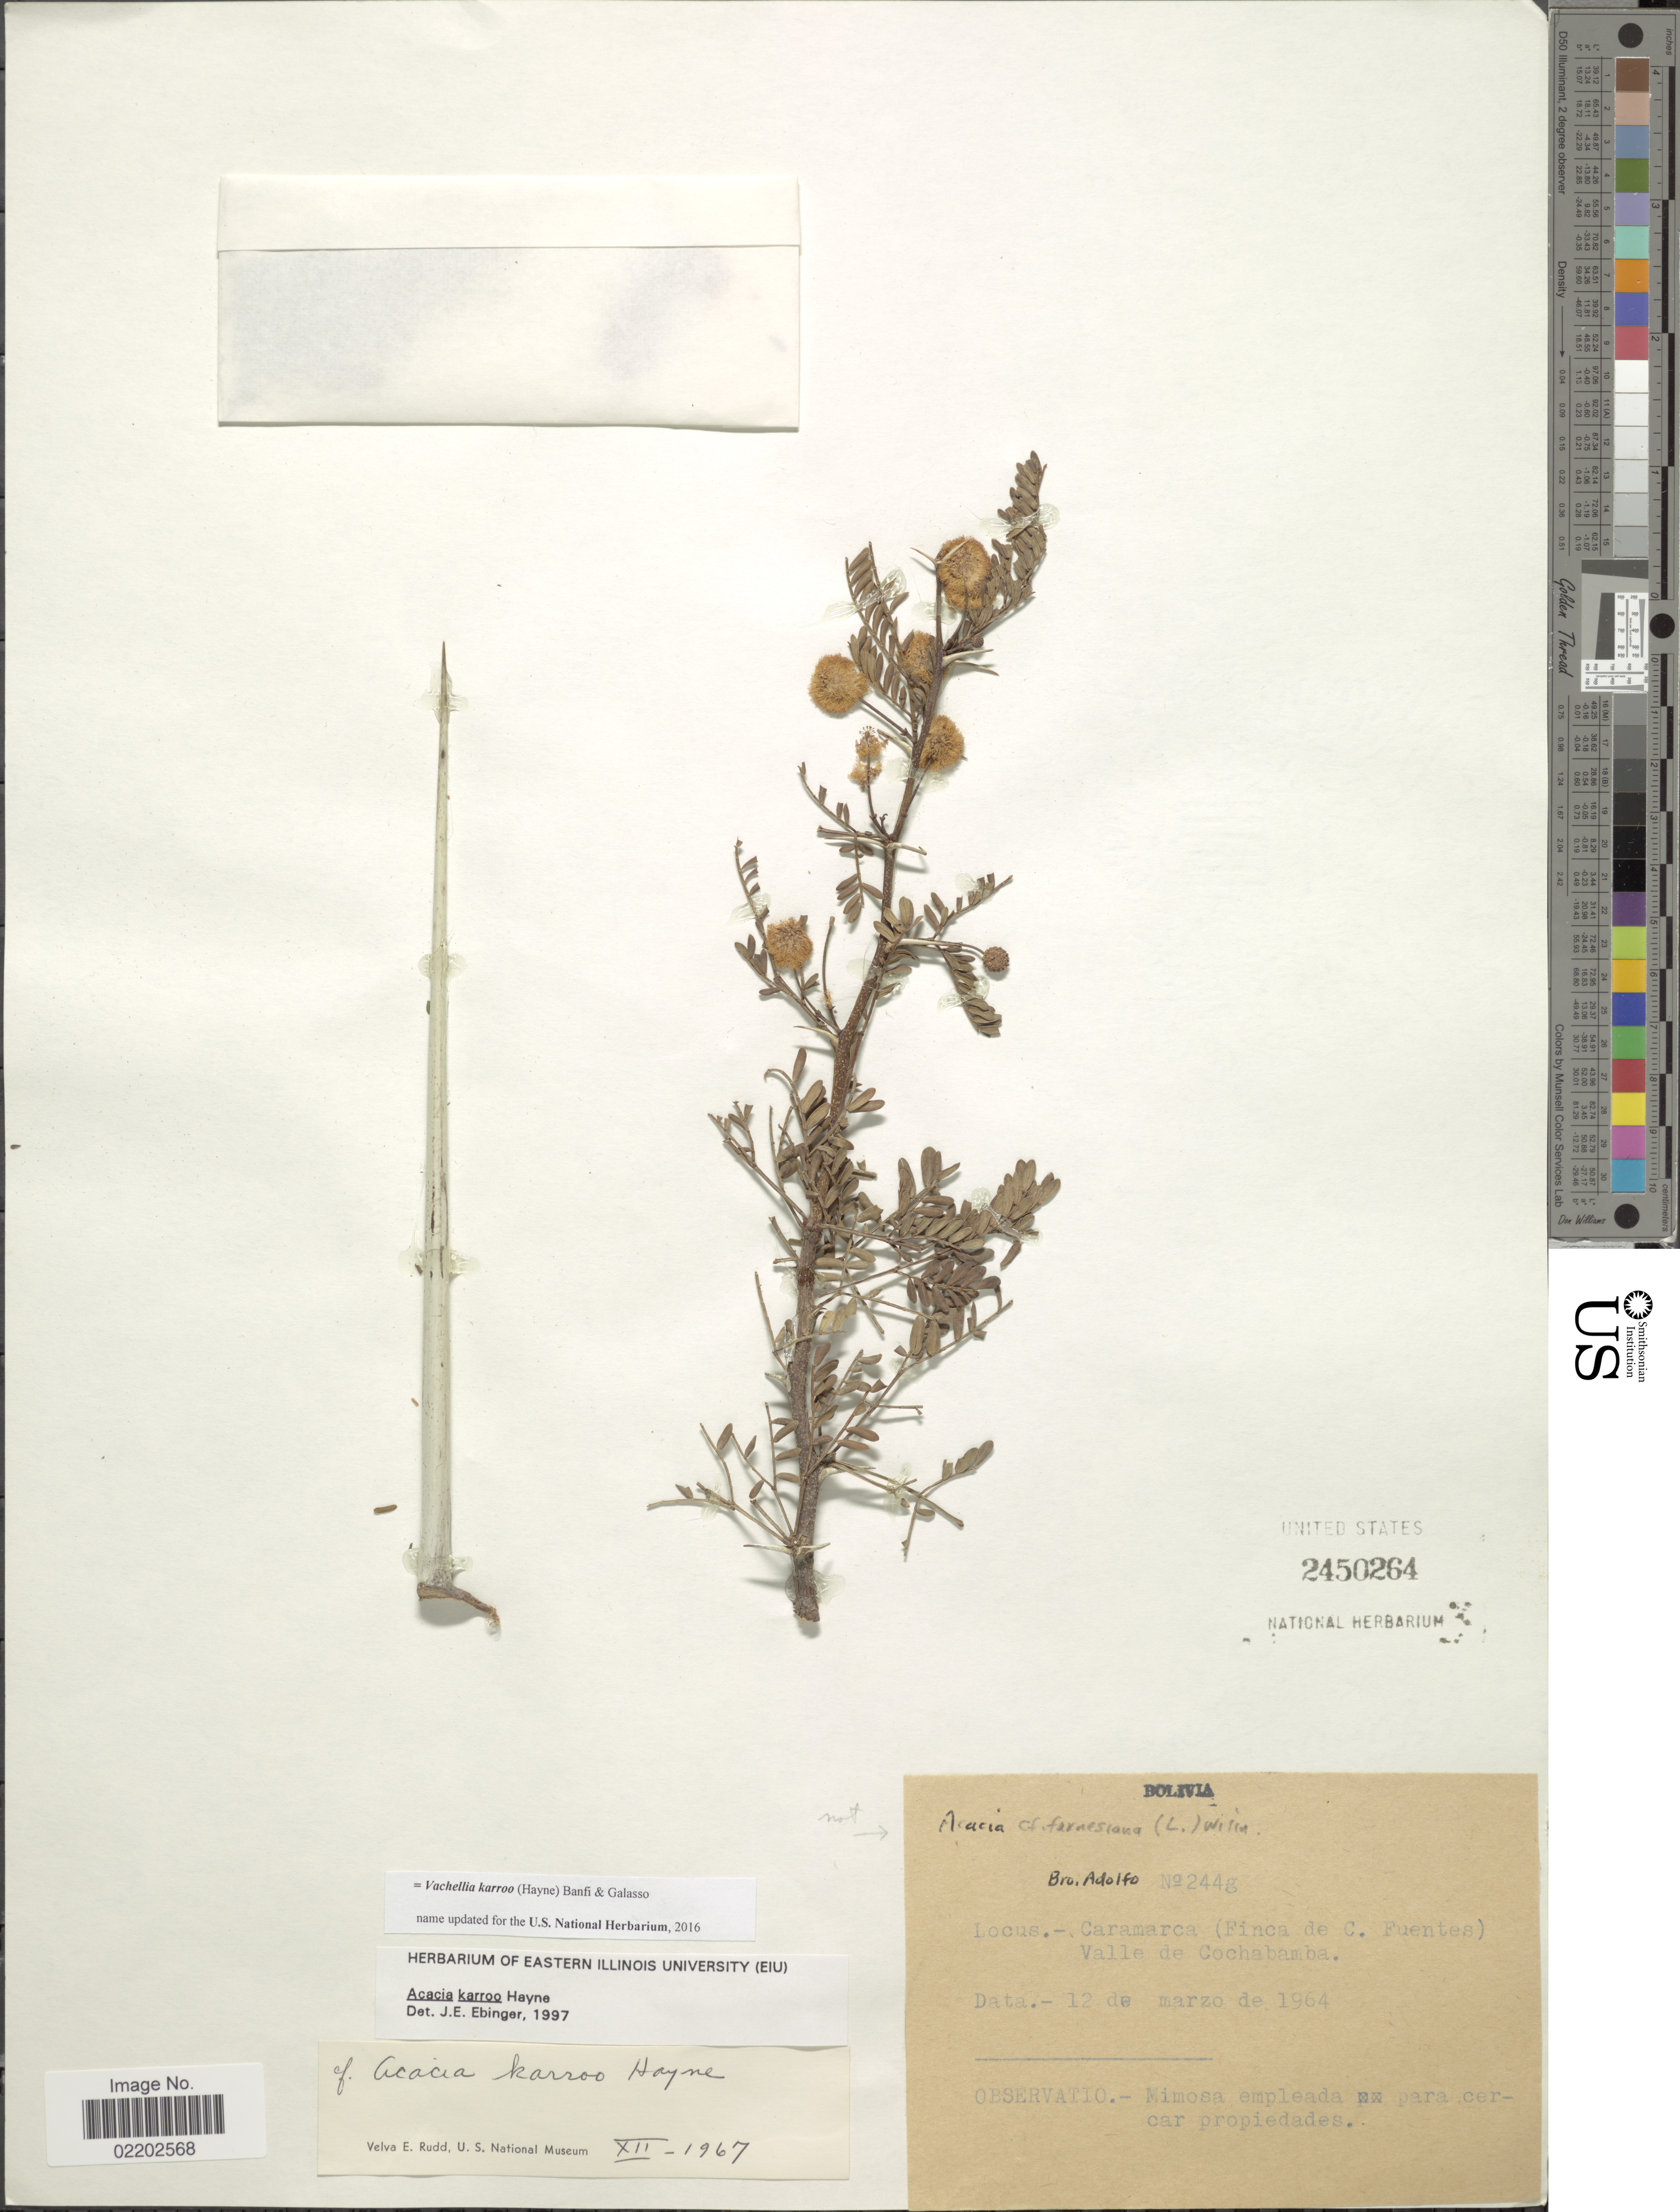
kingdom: Plantae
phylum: Tracheophyta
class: Magnoliopsida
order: Fabales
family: Fabaceae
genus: Vachellia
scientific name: Vachellia karroo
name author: (Hayne) Banfi & Galasso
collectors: Bro. Adolfo M.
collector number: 244g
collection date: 1964-03-12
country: Bolivia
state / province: Cochabamba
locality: Locus., caramarca (Finca de C. Fuentes)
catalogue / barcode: US 2450264